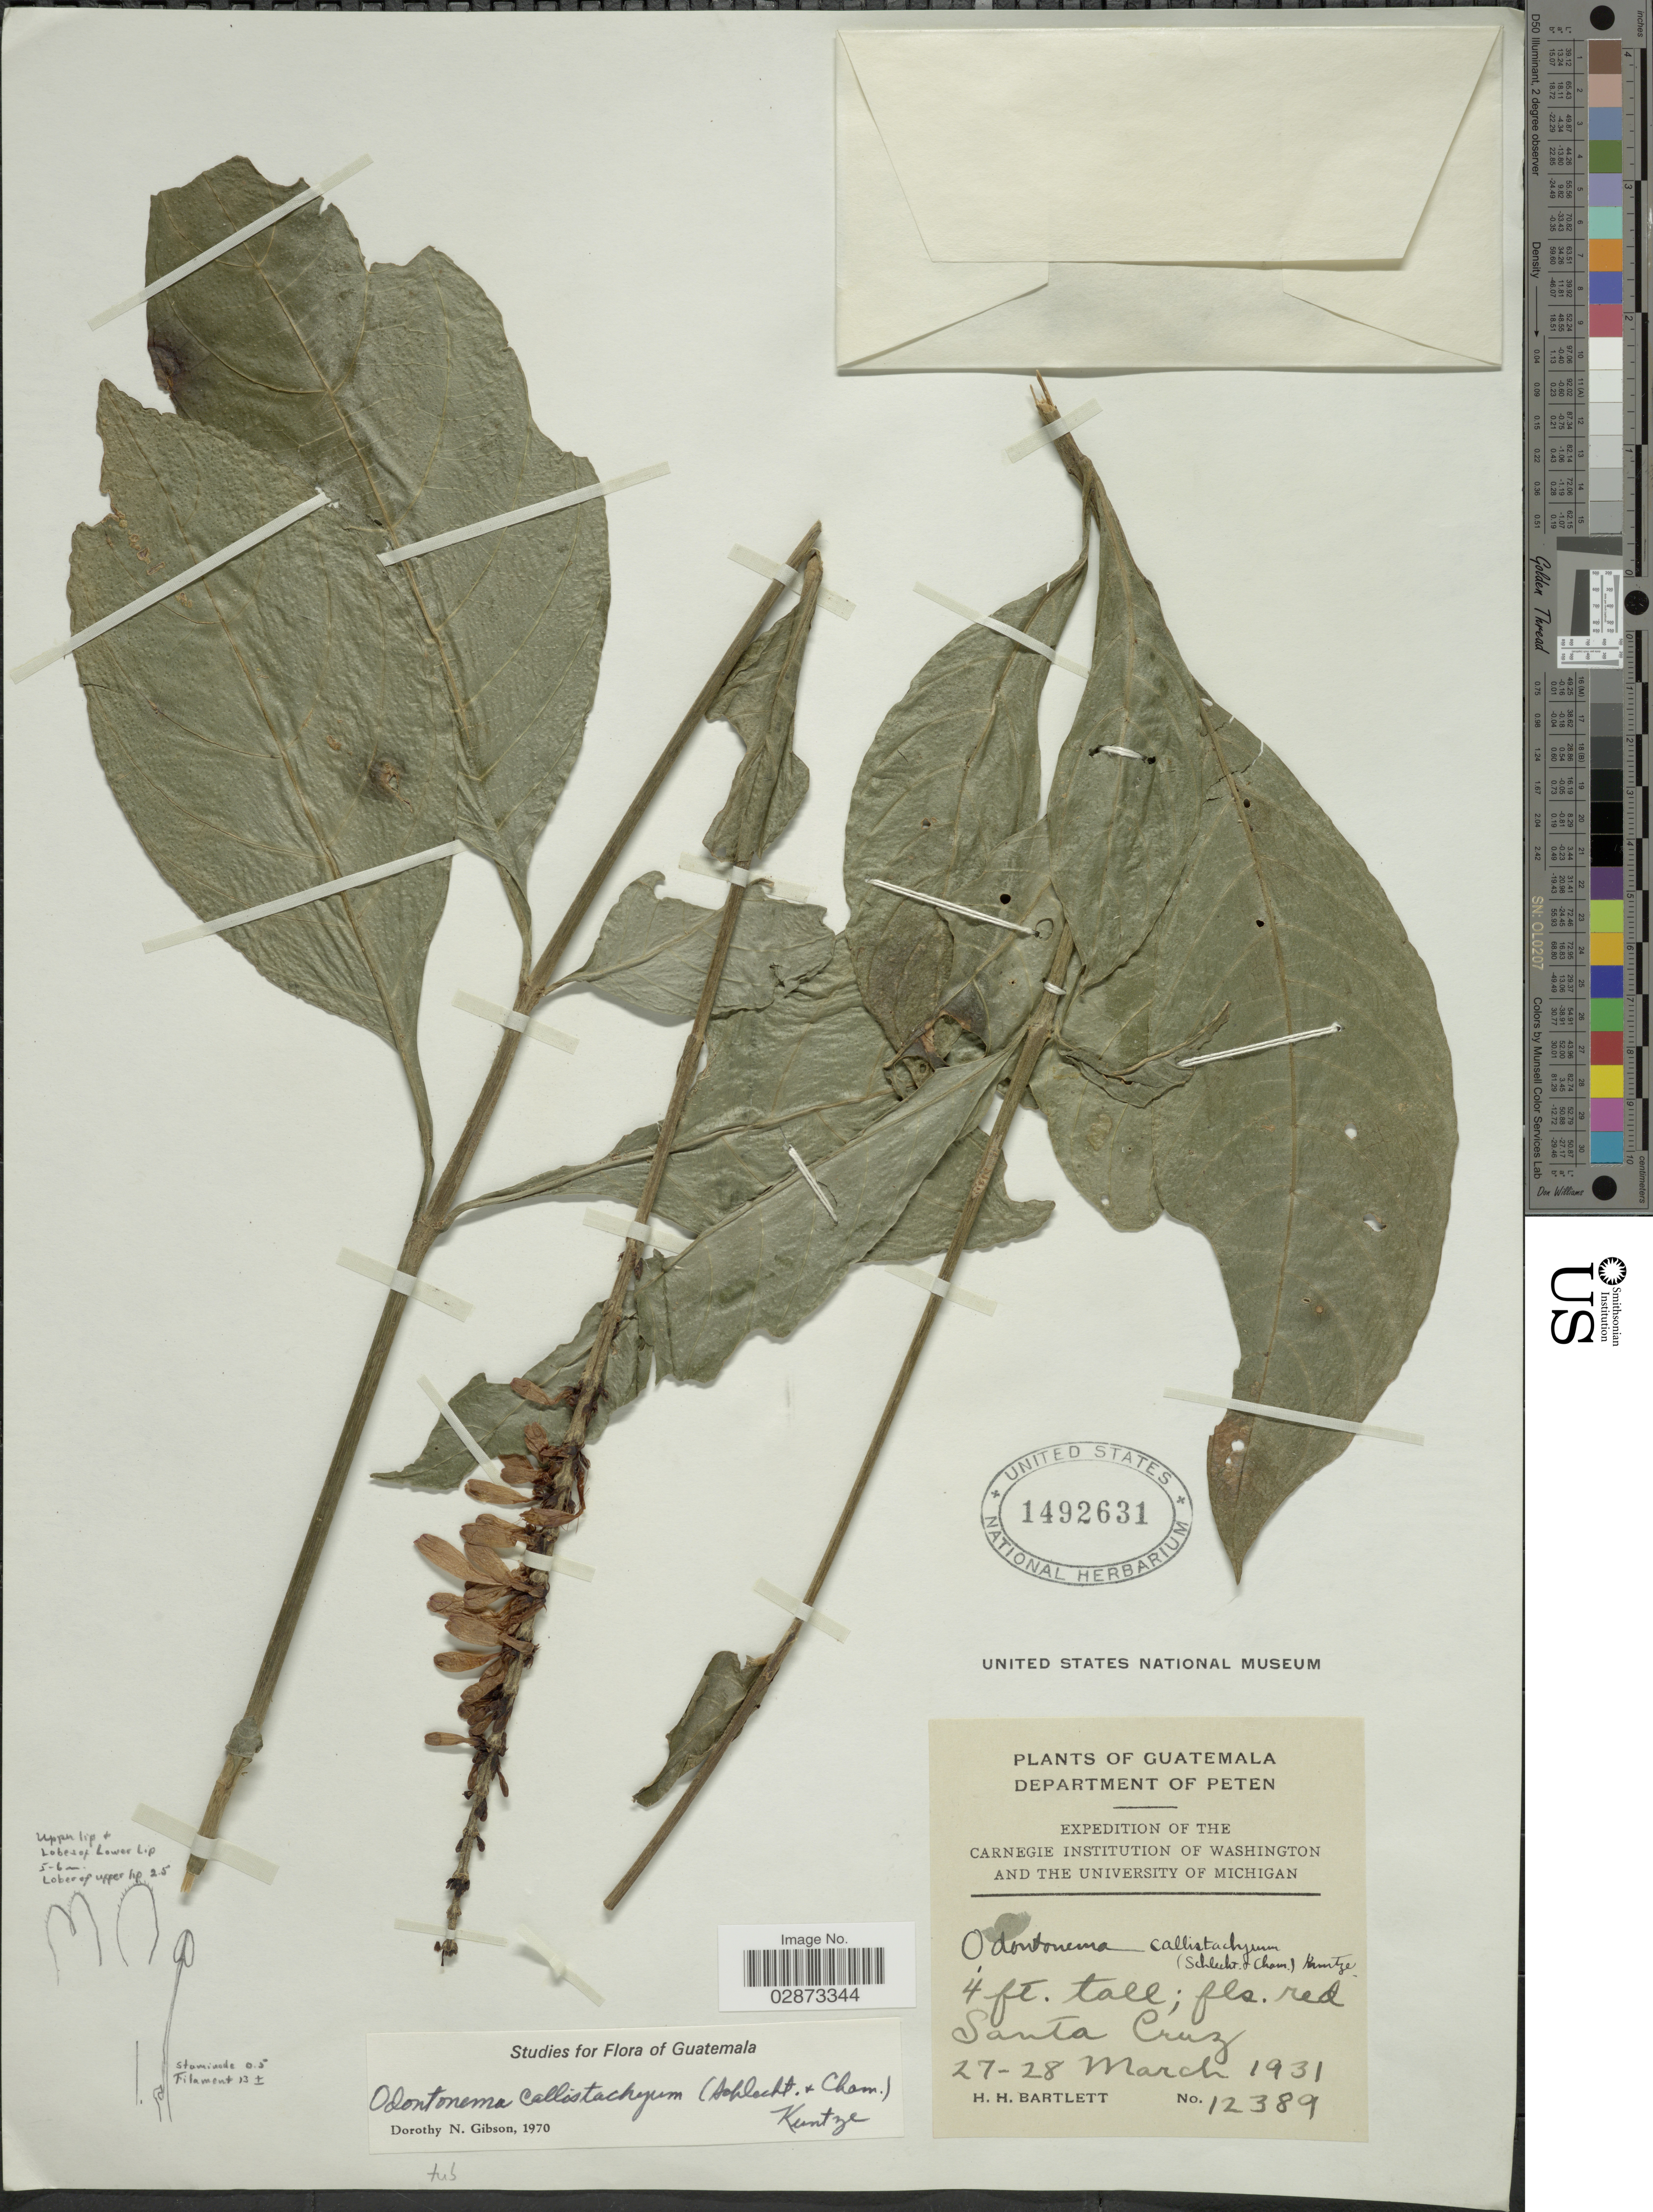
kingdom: Plantae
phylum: Tracheophyta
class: Magnoliopsida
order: Lamiales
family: Acanthaceae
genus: Odontonema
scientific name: Odontonema callistachyum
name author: (Schltdl. & Cham.) Kuntze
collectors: H. H. Bartlett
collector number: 12389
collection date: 1931-03-27/1931-03-28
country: Guatemala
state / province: El Petén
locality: Department of Peten. Santa Cruz.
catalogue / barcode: US 1492631